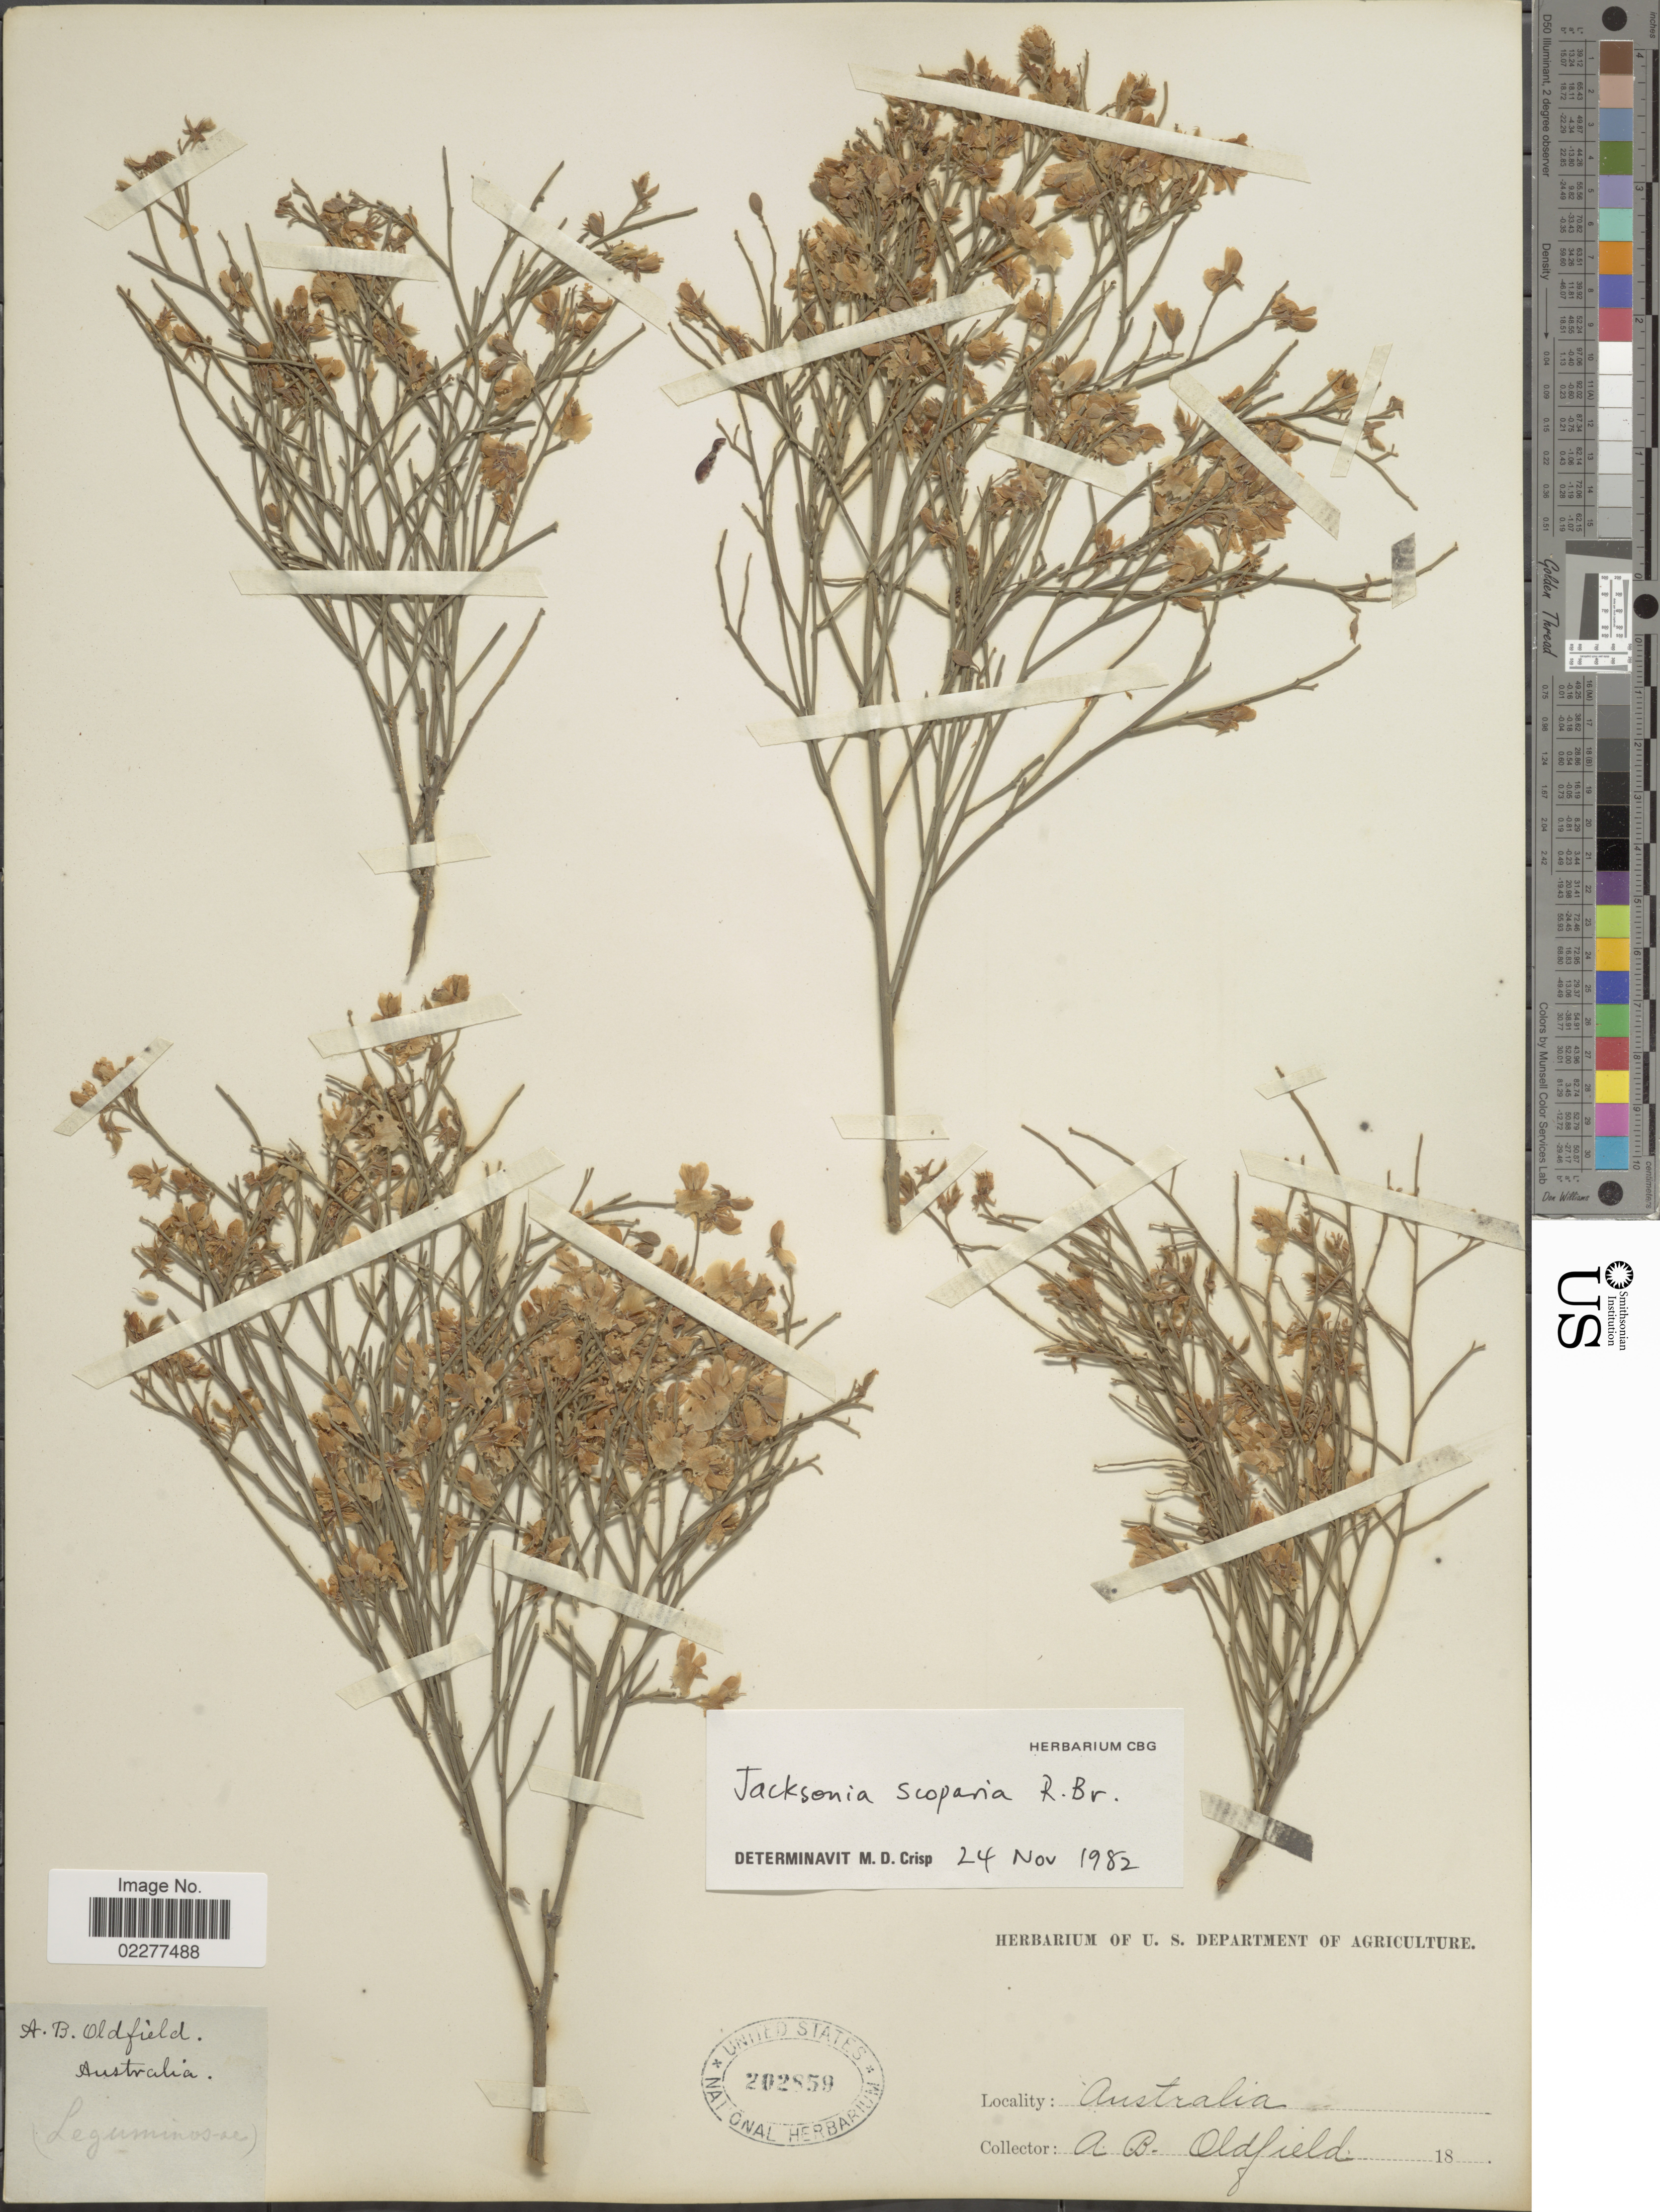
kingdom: Plantae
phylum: Tracheophyta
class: Magnoliopsida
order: Fabales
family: Fabaceae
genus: Jacksonia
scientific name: Jacksonia scoparia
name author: Sm.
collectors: A. Oldfield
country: Australia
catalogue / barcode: US 202859